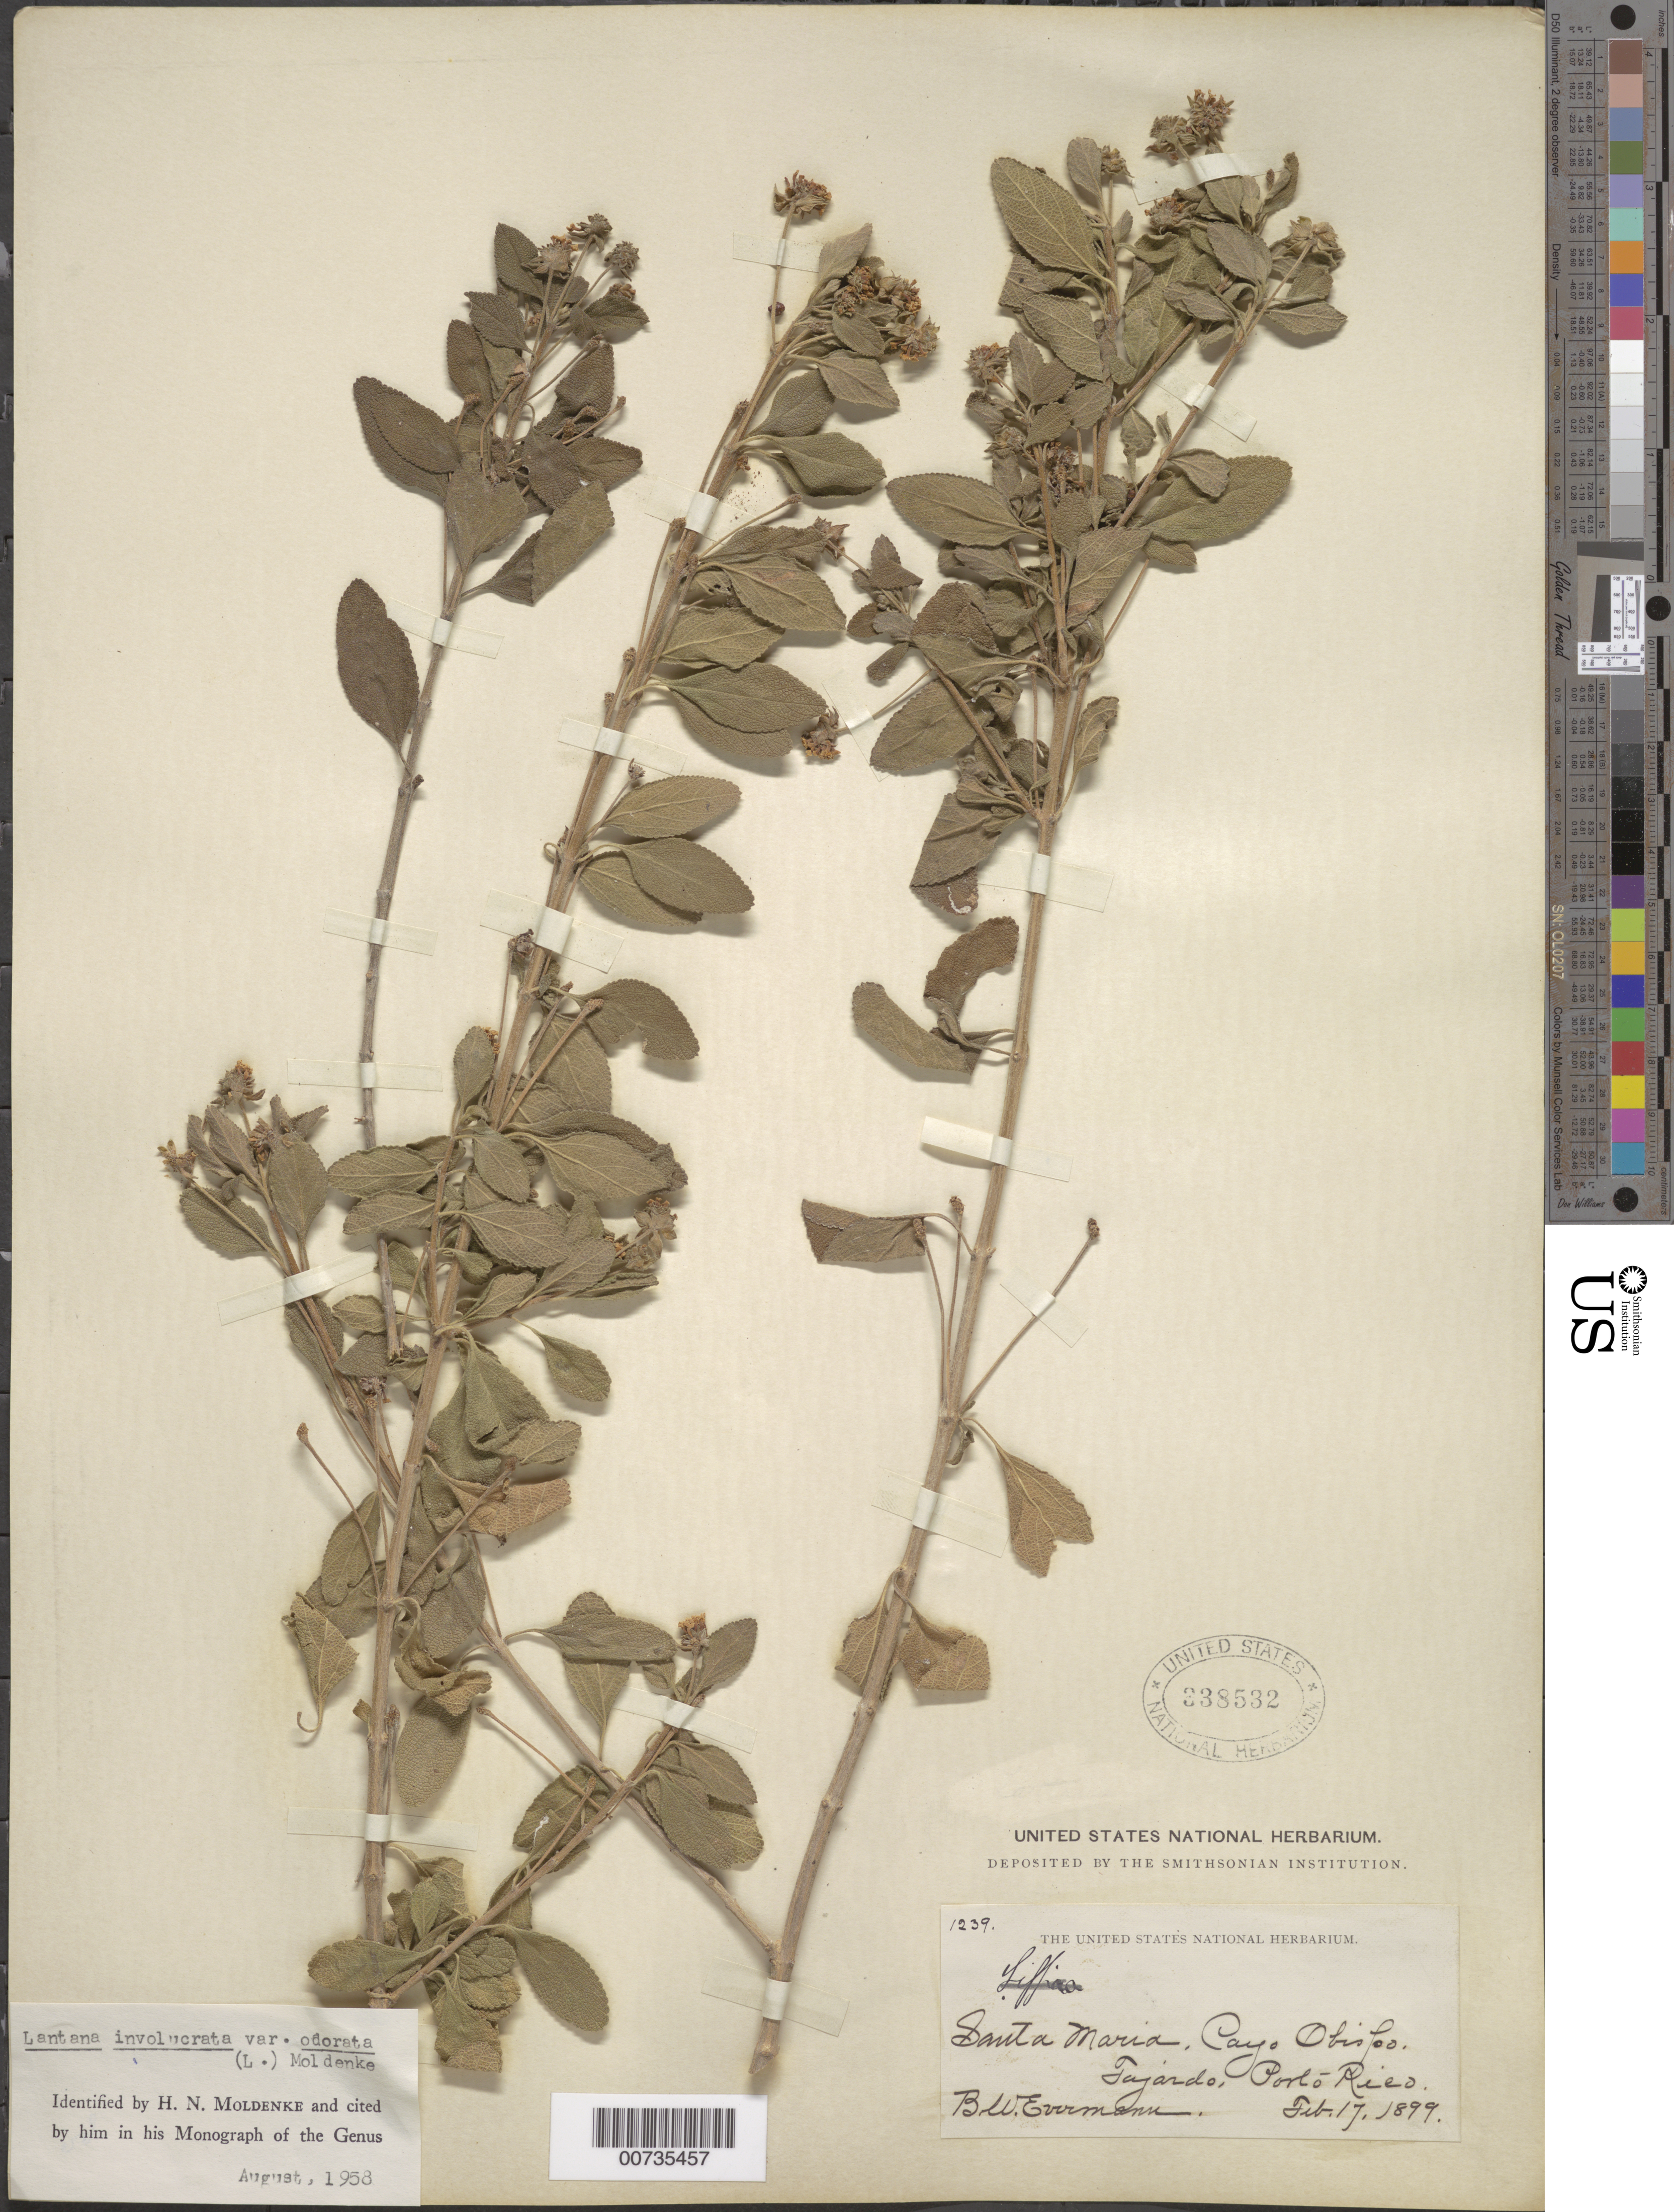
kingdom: Plantae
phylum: Tracheophyta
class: Magnoliopsida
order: Lamiales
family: Verbenaceae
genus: Lantana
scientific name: Lantana involucrata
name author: L.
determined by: Moldenke, H. N.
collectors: B. W. Evermann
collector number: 1239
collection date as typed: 17 Feb 1899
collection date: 1899-02-17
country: Puerto Rico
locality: Fajardo: Santa Maria, Cayo Obispo.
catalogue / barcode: US 338532